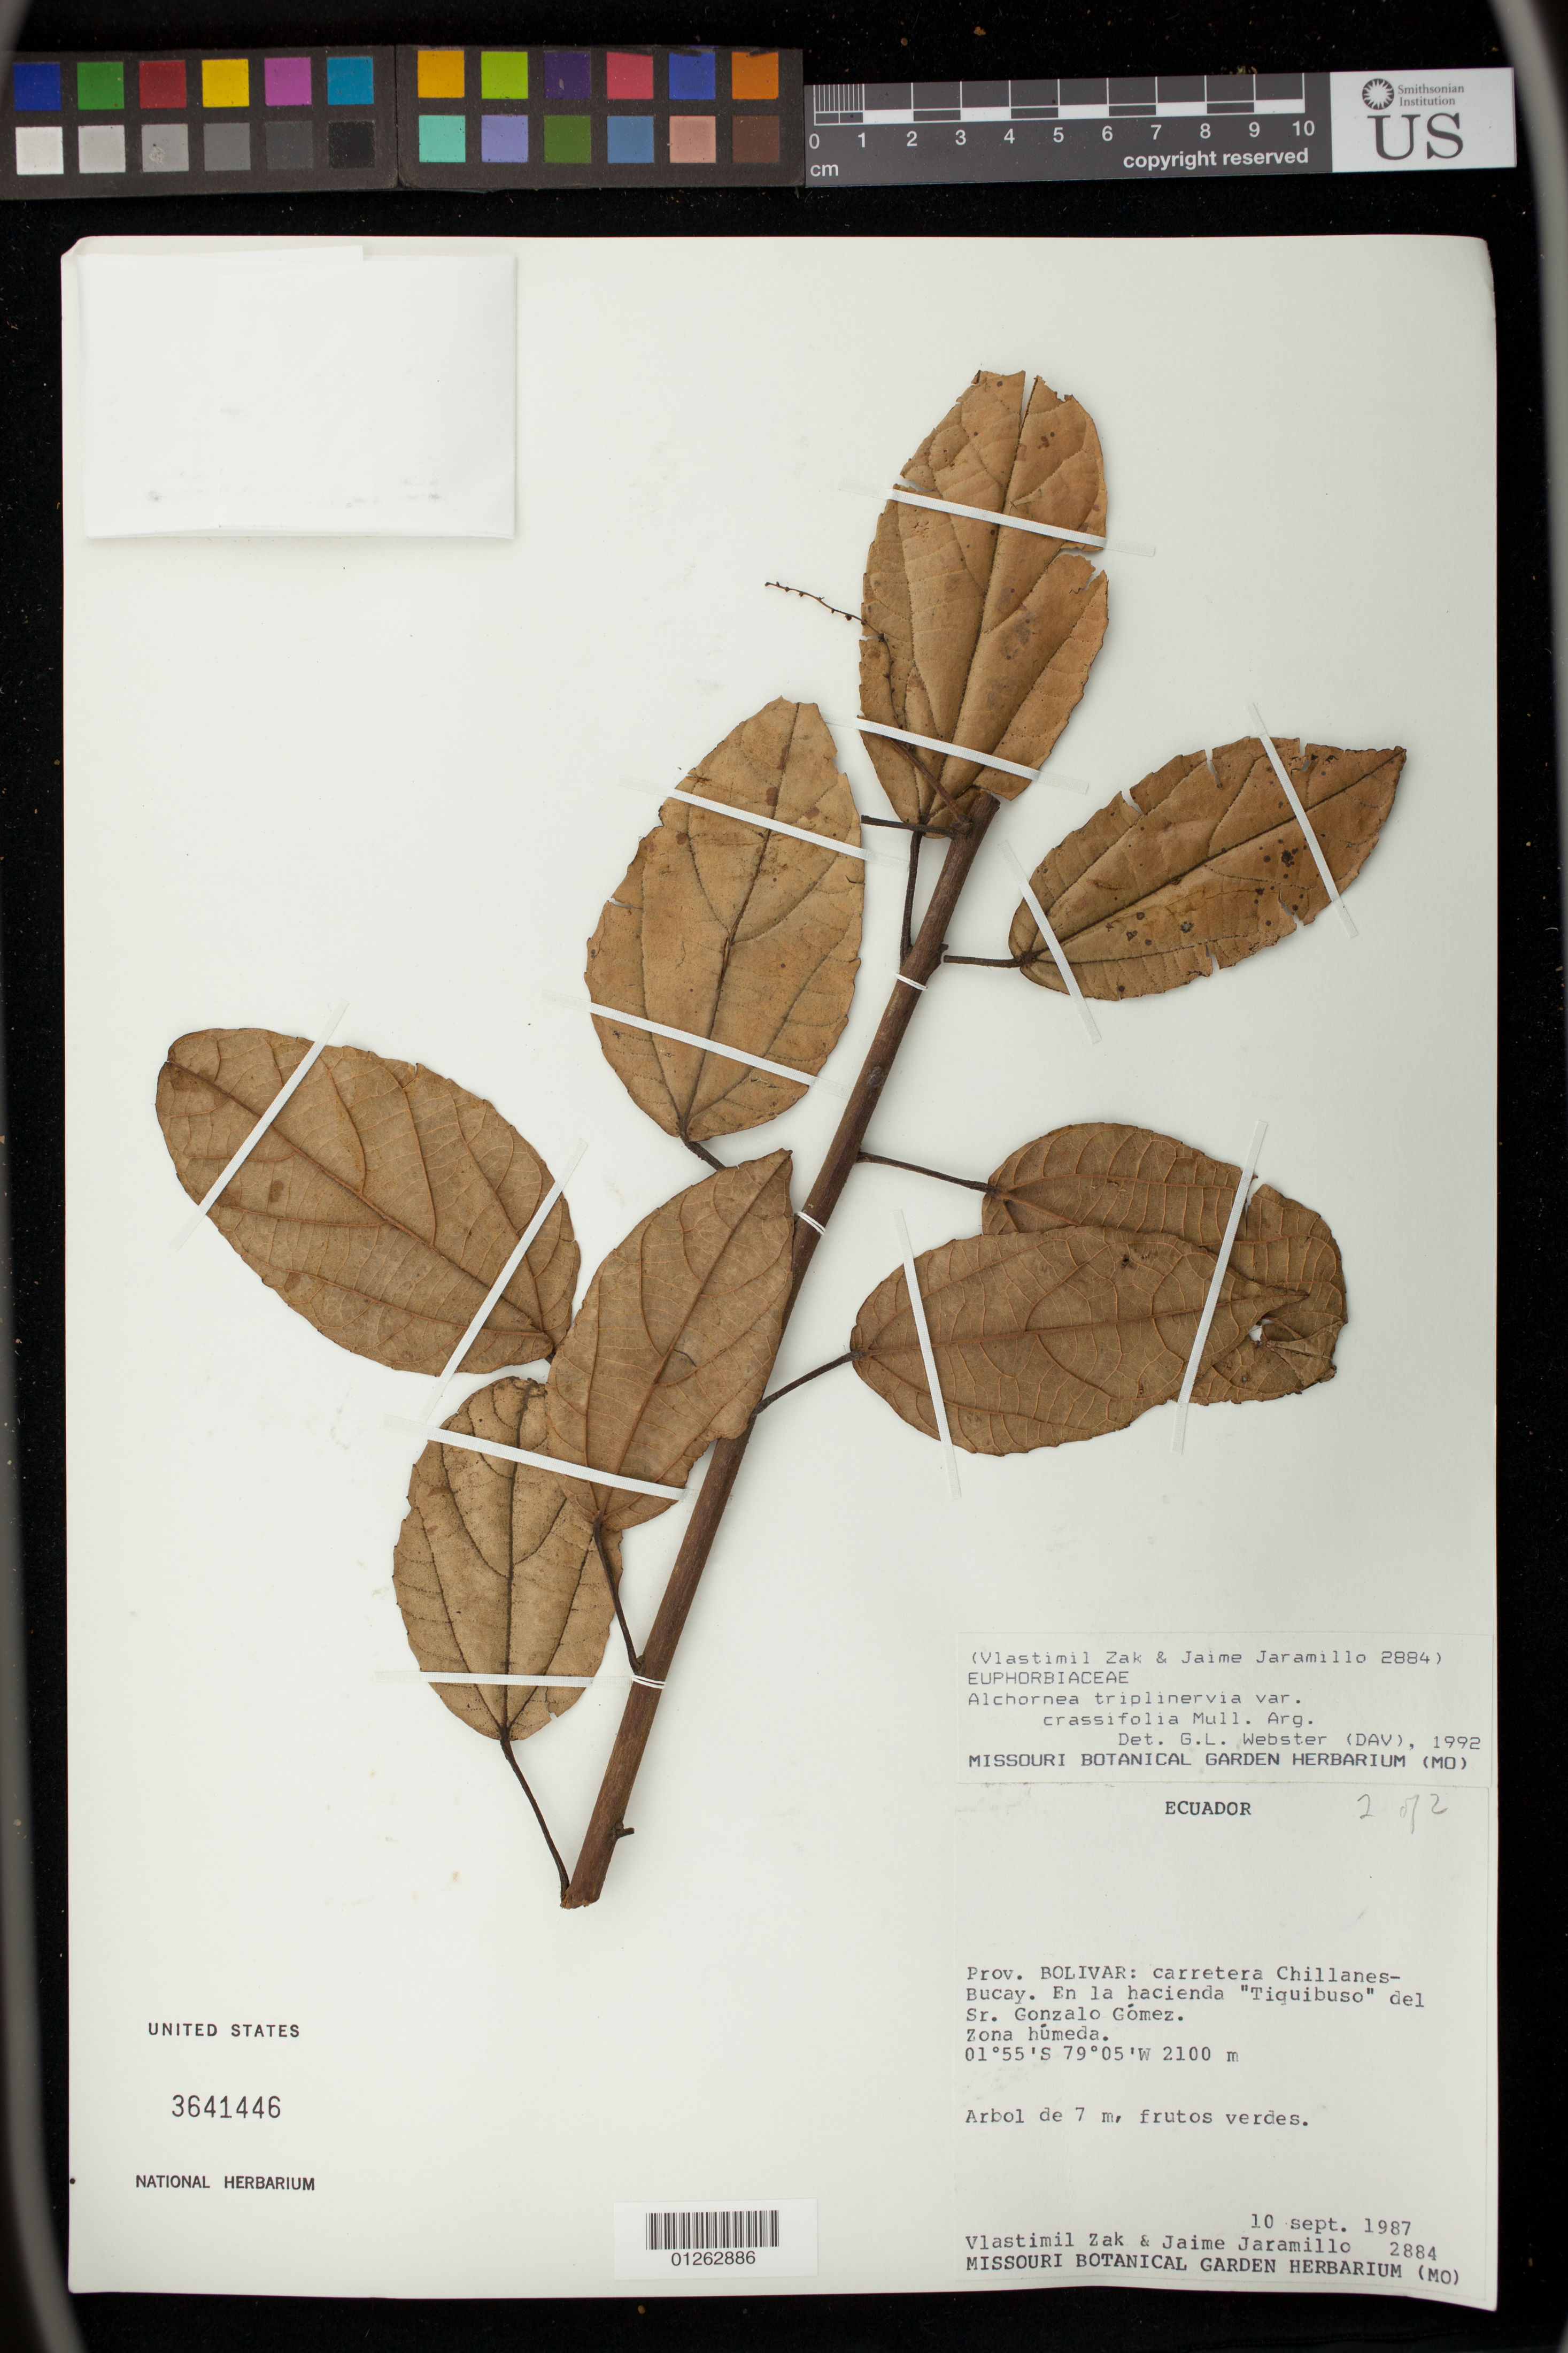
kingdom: Plantae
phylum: Tracheophyta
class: Magnoliopsida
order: Malpighiales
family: Euphorbiaceae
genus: Alchornea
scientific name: Alchornea triplinervia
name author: (Spreng.) Müll. Arg.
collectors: V. Zak & J. Jaramillo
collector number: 2884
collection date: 1987-09-10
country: Ecuador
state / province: Bolivar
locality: Carretera Chillanes-Bucay. En la hacienda "Tiquibuso" del Sr. Gonzalo Gomez.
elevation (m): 2100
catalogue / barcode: US 3641446